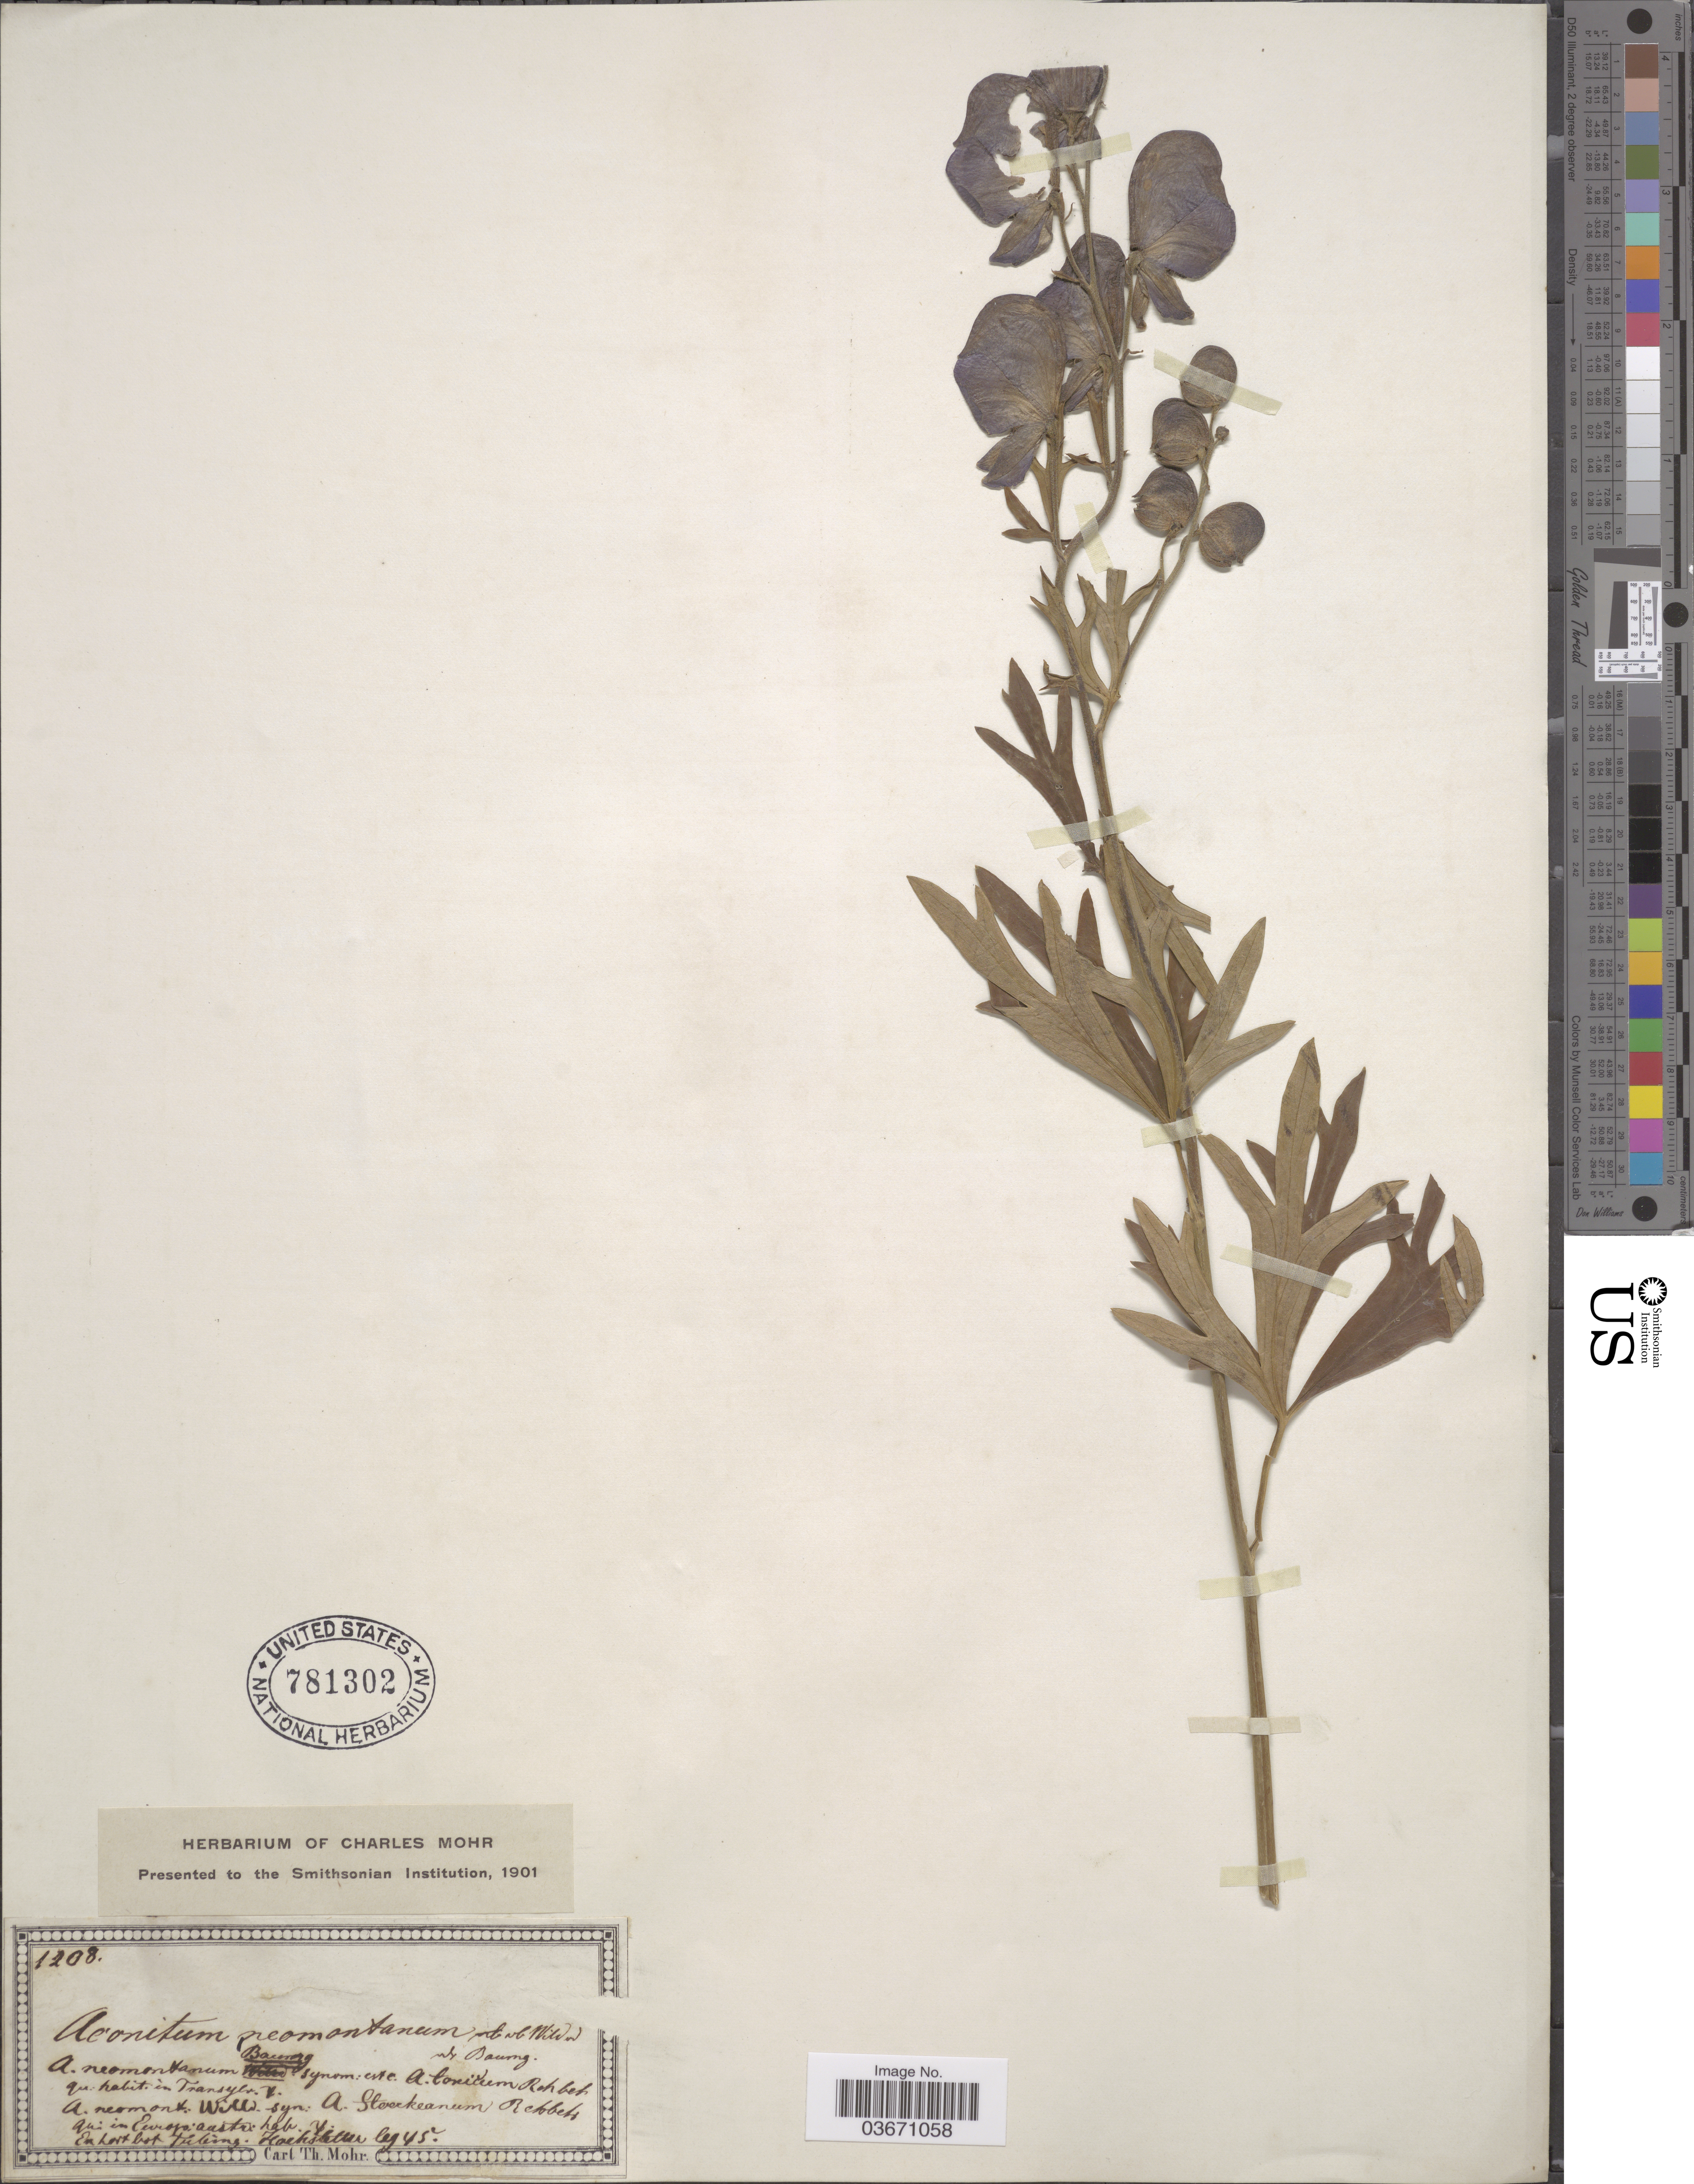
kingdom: Plantae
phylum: Tracheophyta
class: Magnoliopsida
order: Ranunculales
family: Ranunculaceae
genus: Aconitum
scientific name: Aconitum neomontanum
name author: Baumg.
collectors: -. Hochstetter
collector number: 1208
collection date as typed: Transcribed d/m/y: //45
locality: Qui in Europ. austr. [interpreted]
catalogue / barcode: US 781302